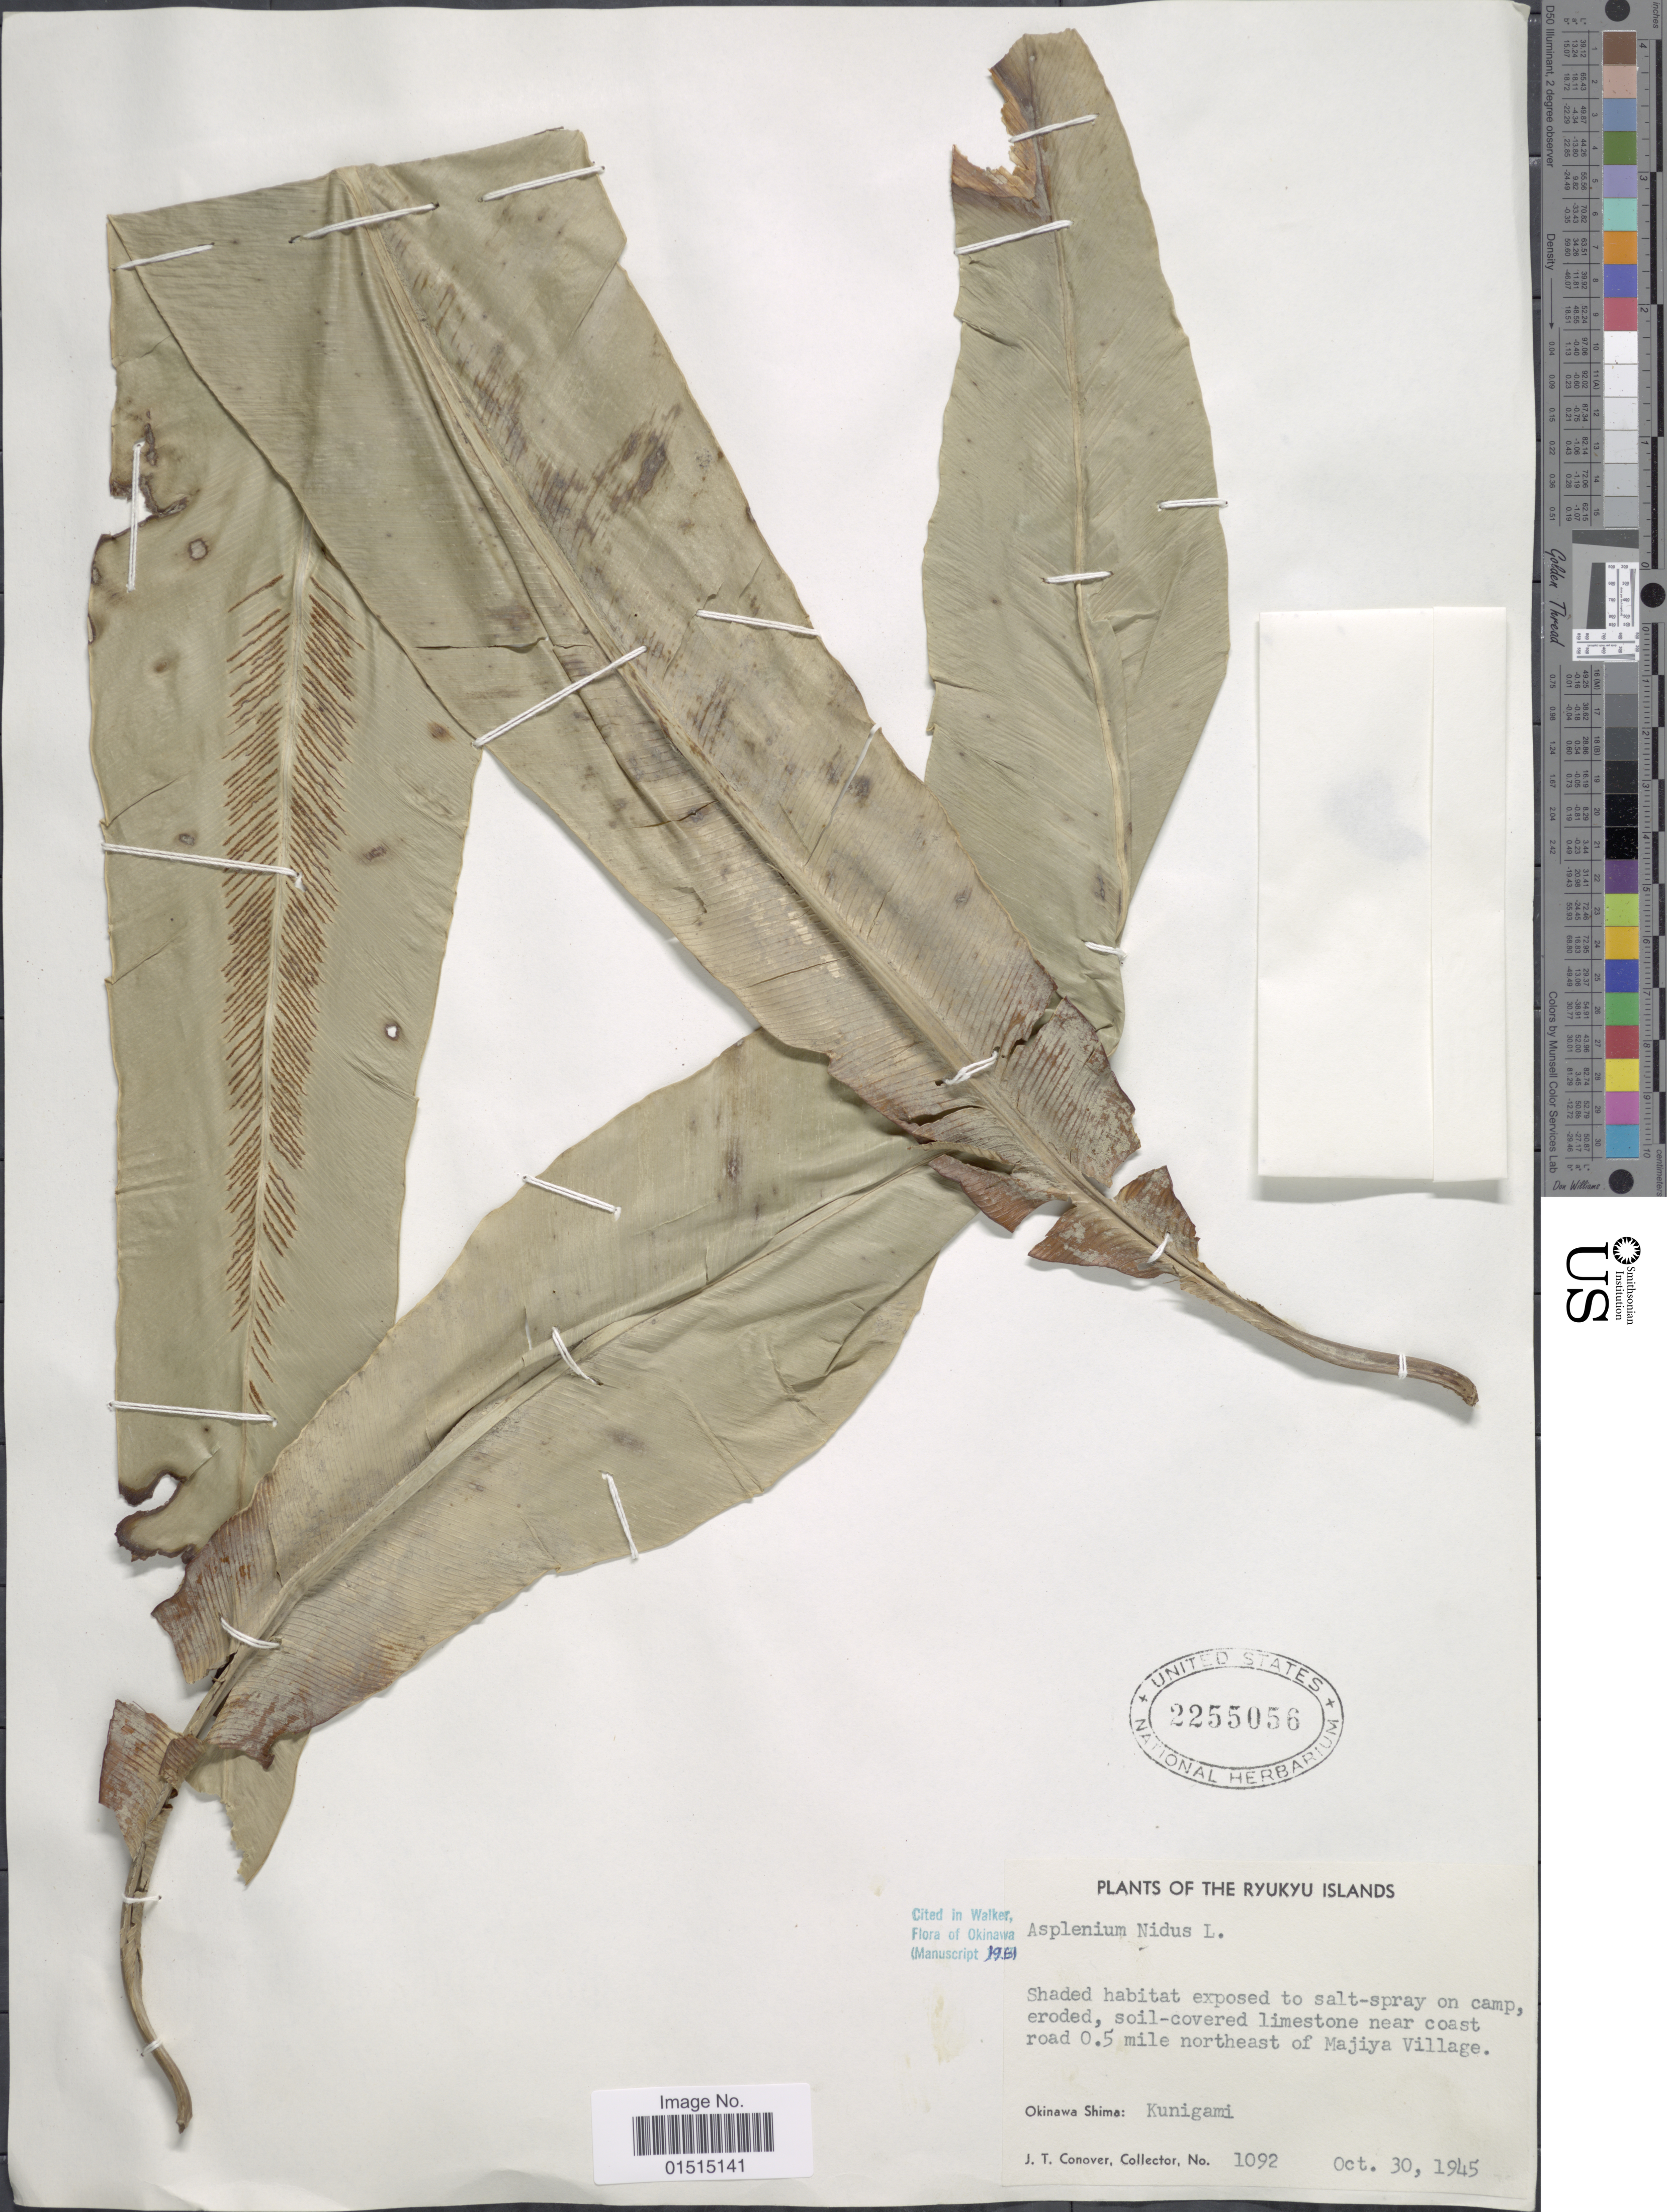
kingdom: Plantae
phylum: Tracheophyta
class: Polypodiopsida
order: Polypodiales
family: Aspleniaceae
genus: Asplenium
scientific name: Asplenium nidus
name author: L.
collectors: J. T. Conover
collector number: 1092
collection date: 1945-10-30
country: Japan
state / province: Okinawa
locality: Ryukyu Islands, shaded habitat exposed to salt spray on camp, eroded, soil covered limestone near coast road 0.5 mile northeast of Majiya Village, Okinawa Shima: Kunigami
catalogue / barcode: US 2255056